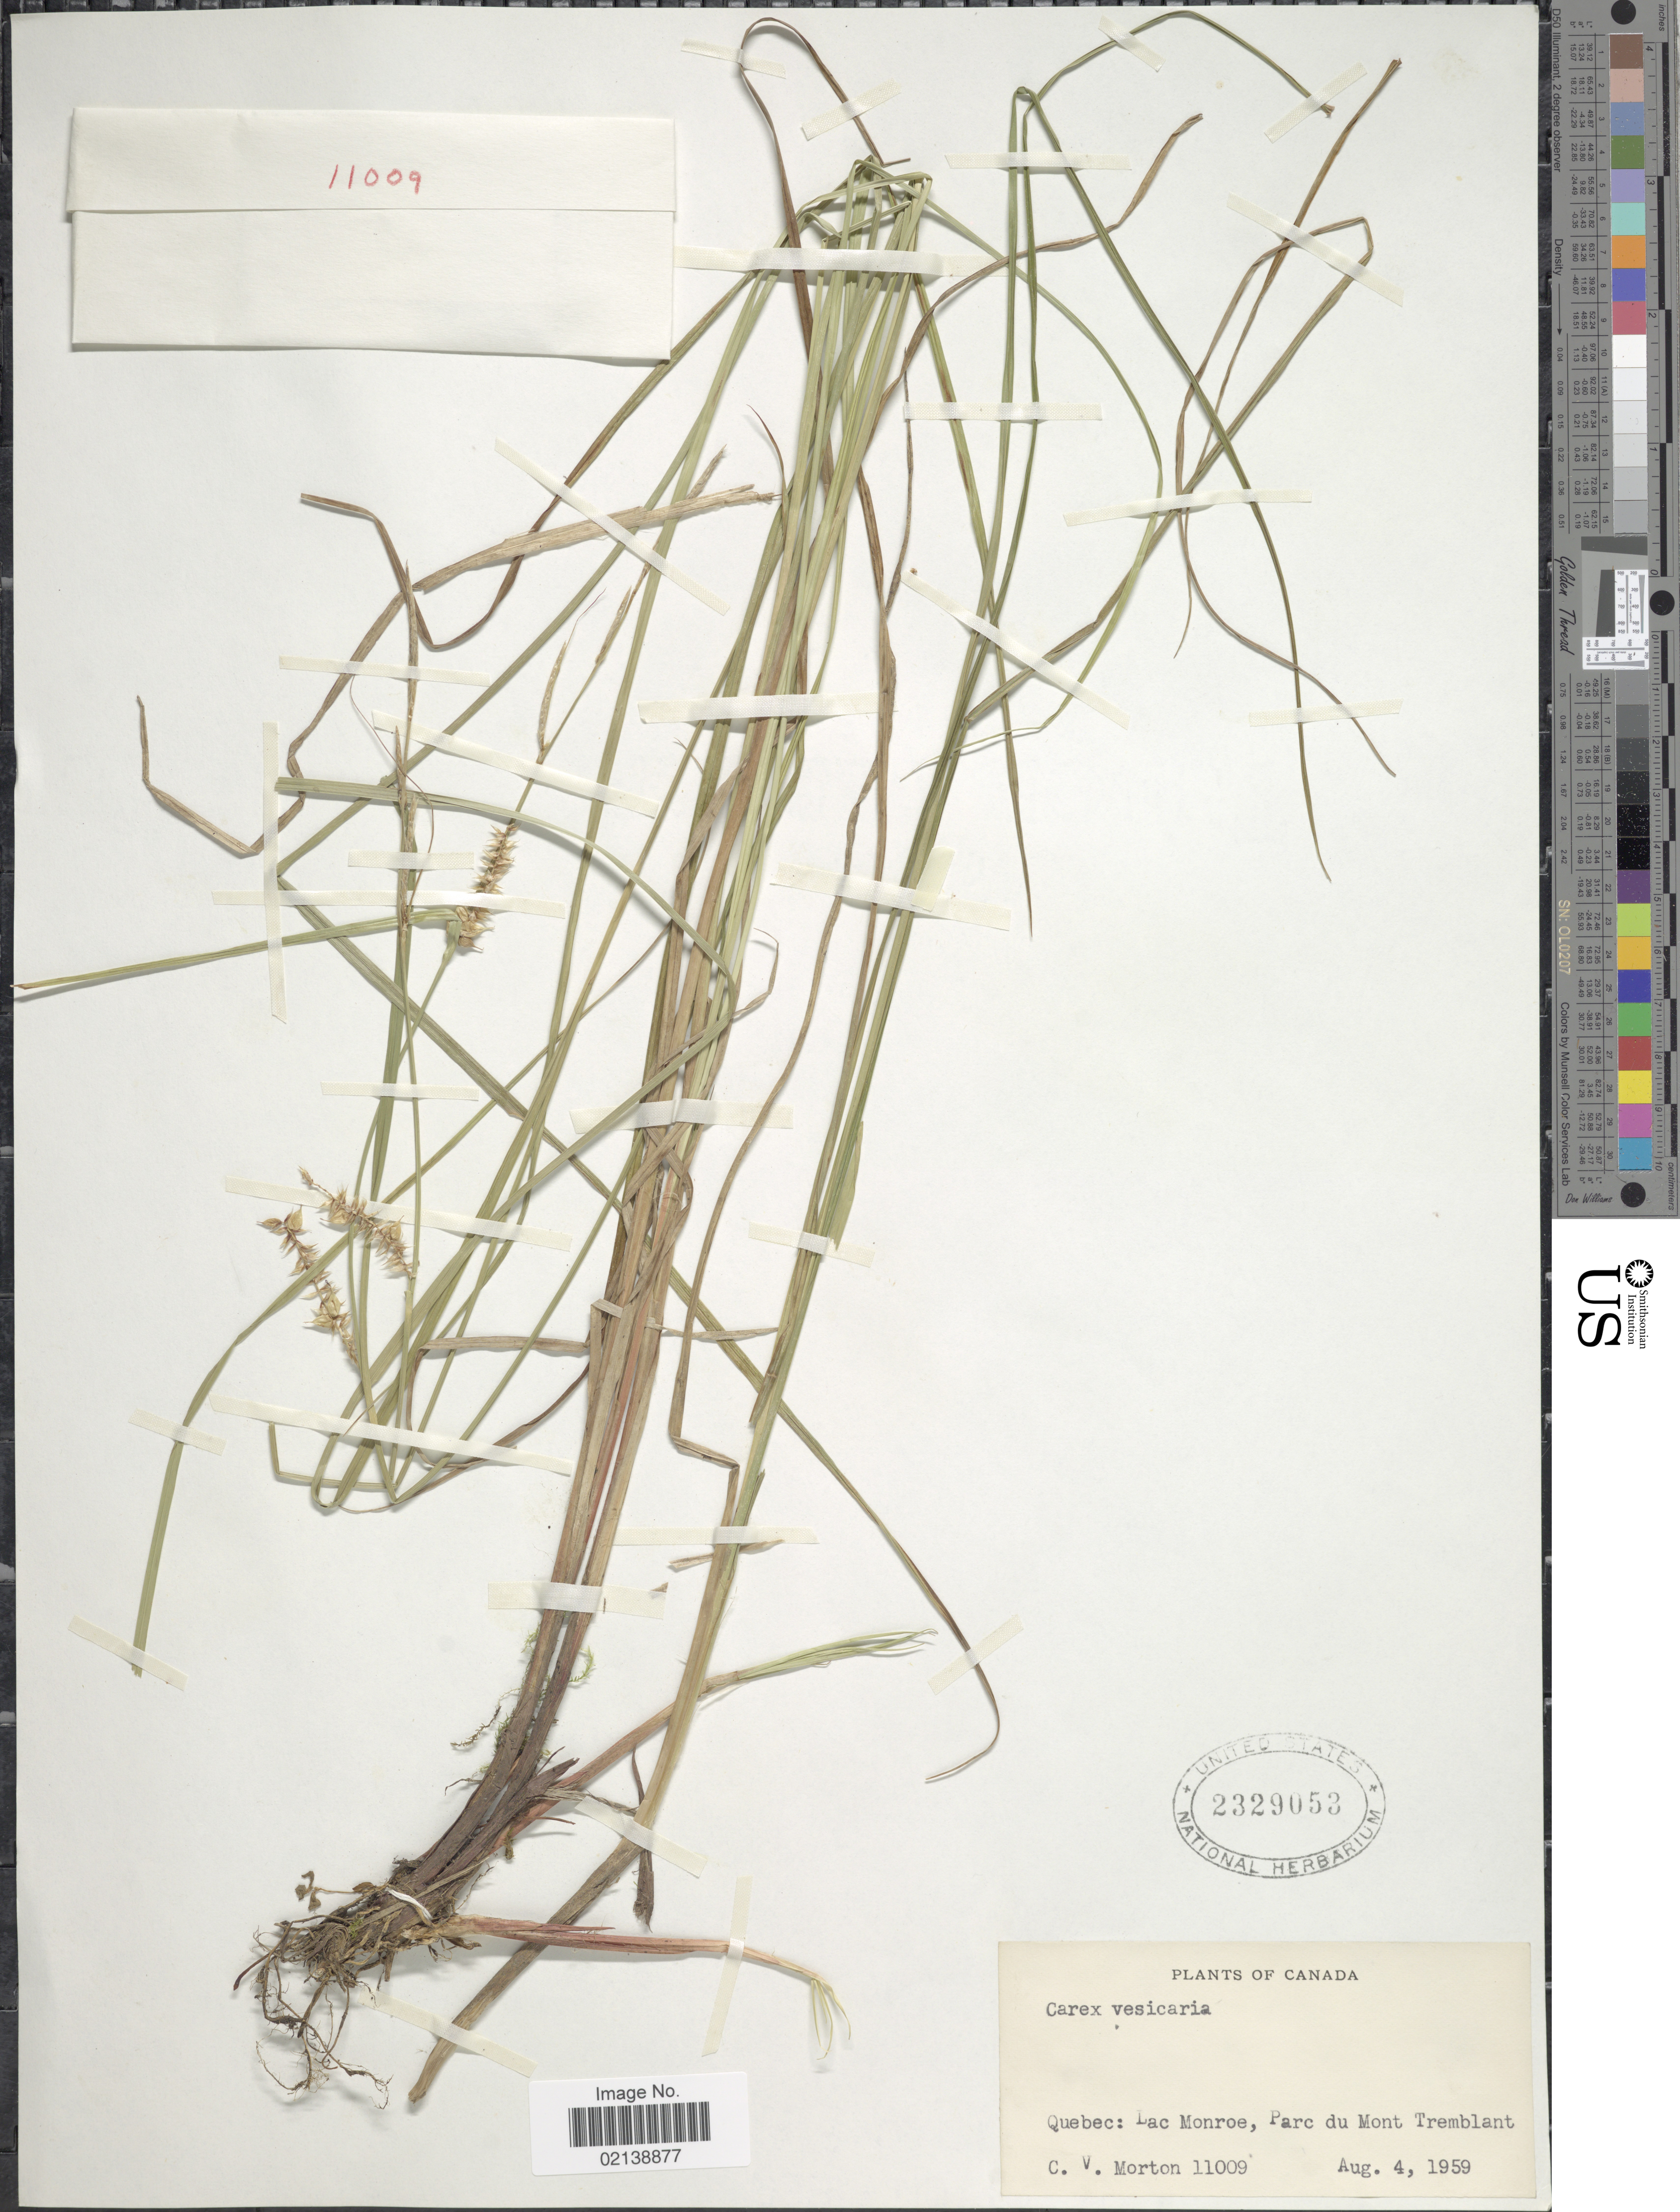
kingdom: Plantae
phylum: Tracheophyta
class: Liliopsida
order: Poales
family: Cyperaceae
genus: Carex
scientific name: Carex vesicaria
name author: L.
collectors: C. V. Morton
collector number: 11009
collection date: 1959-08-04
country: Canada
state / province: Quebec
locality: Lac Monroe, Parc du Mont Tremblant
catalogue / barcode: US 2329053